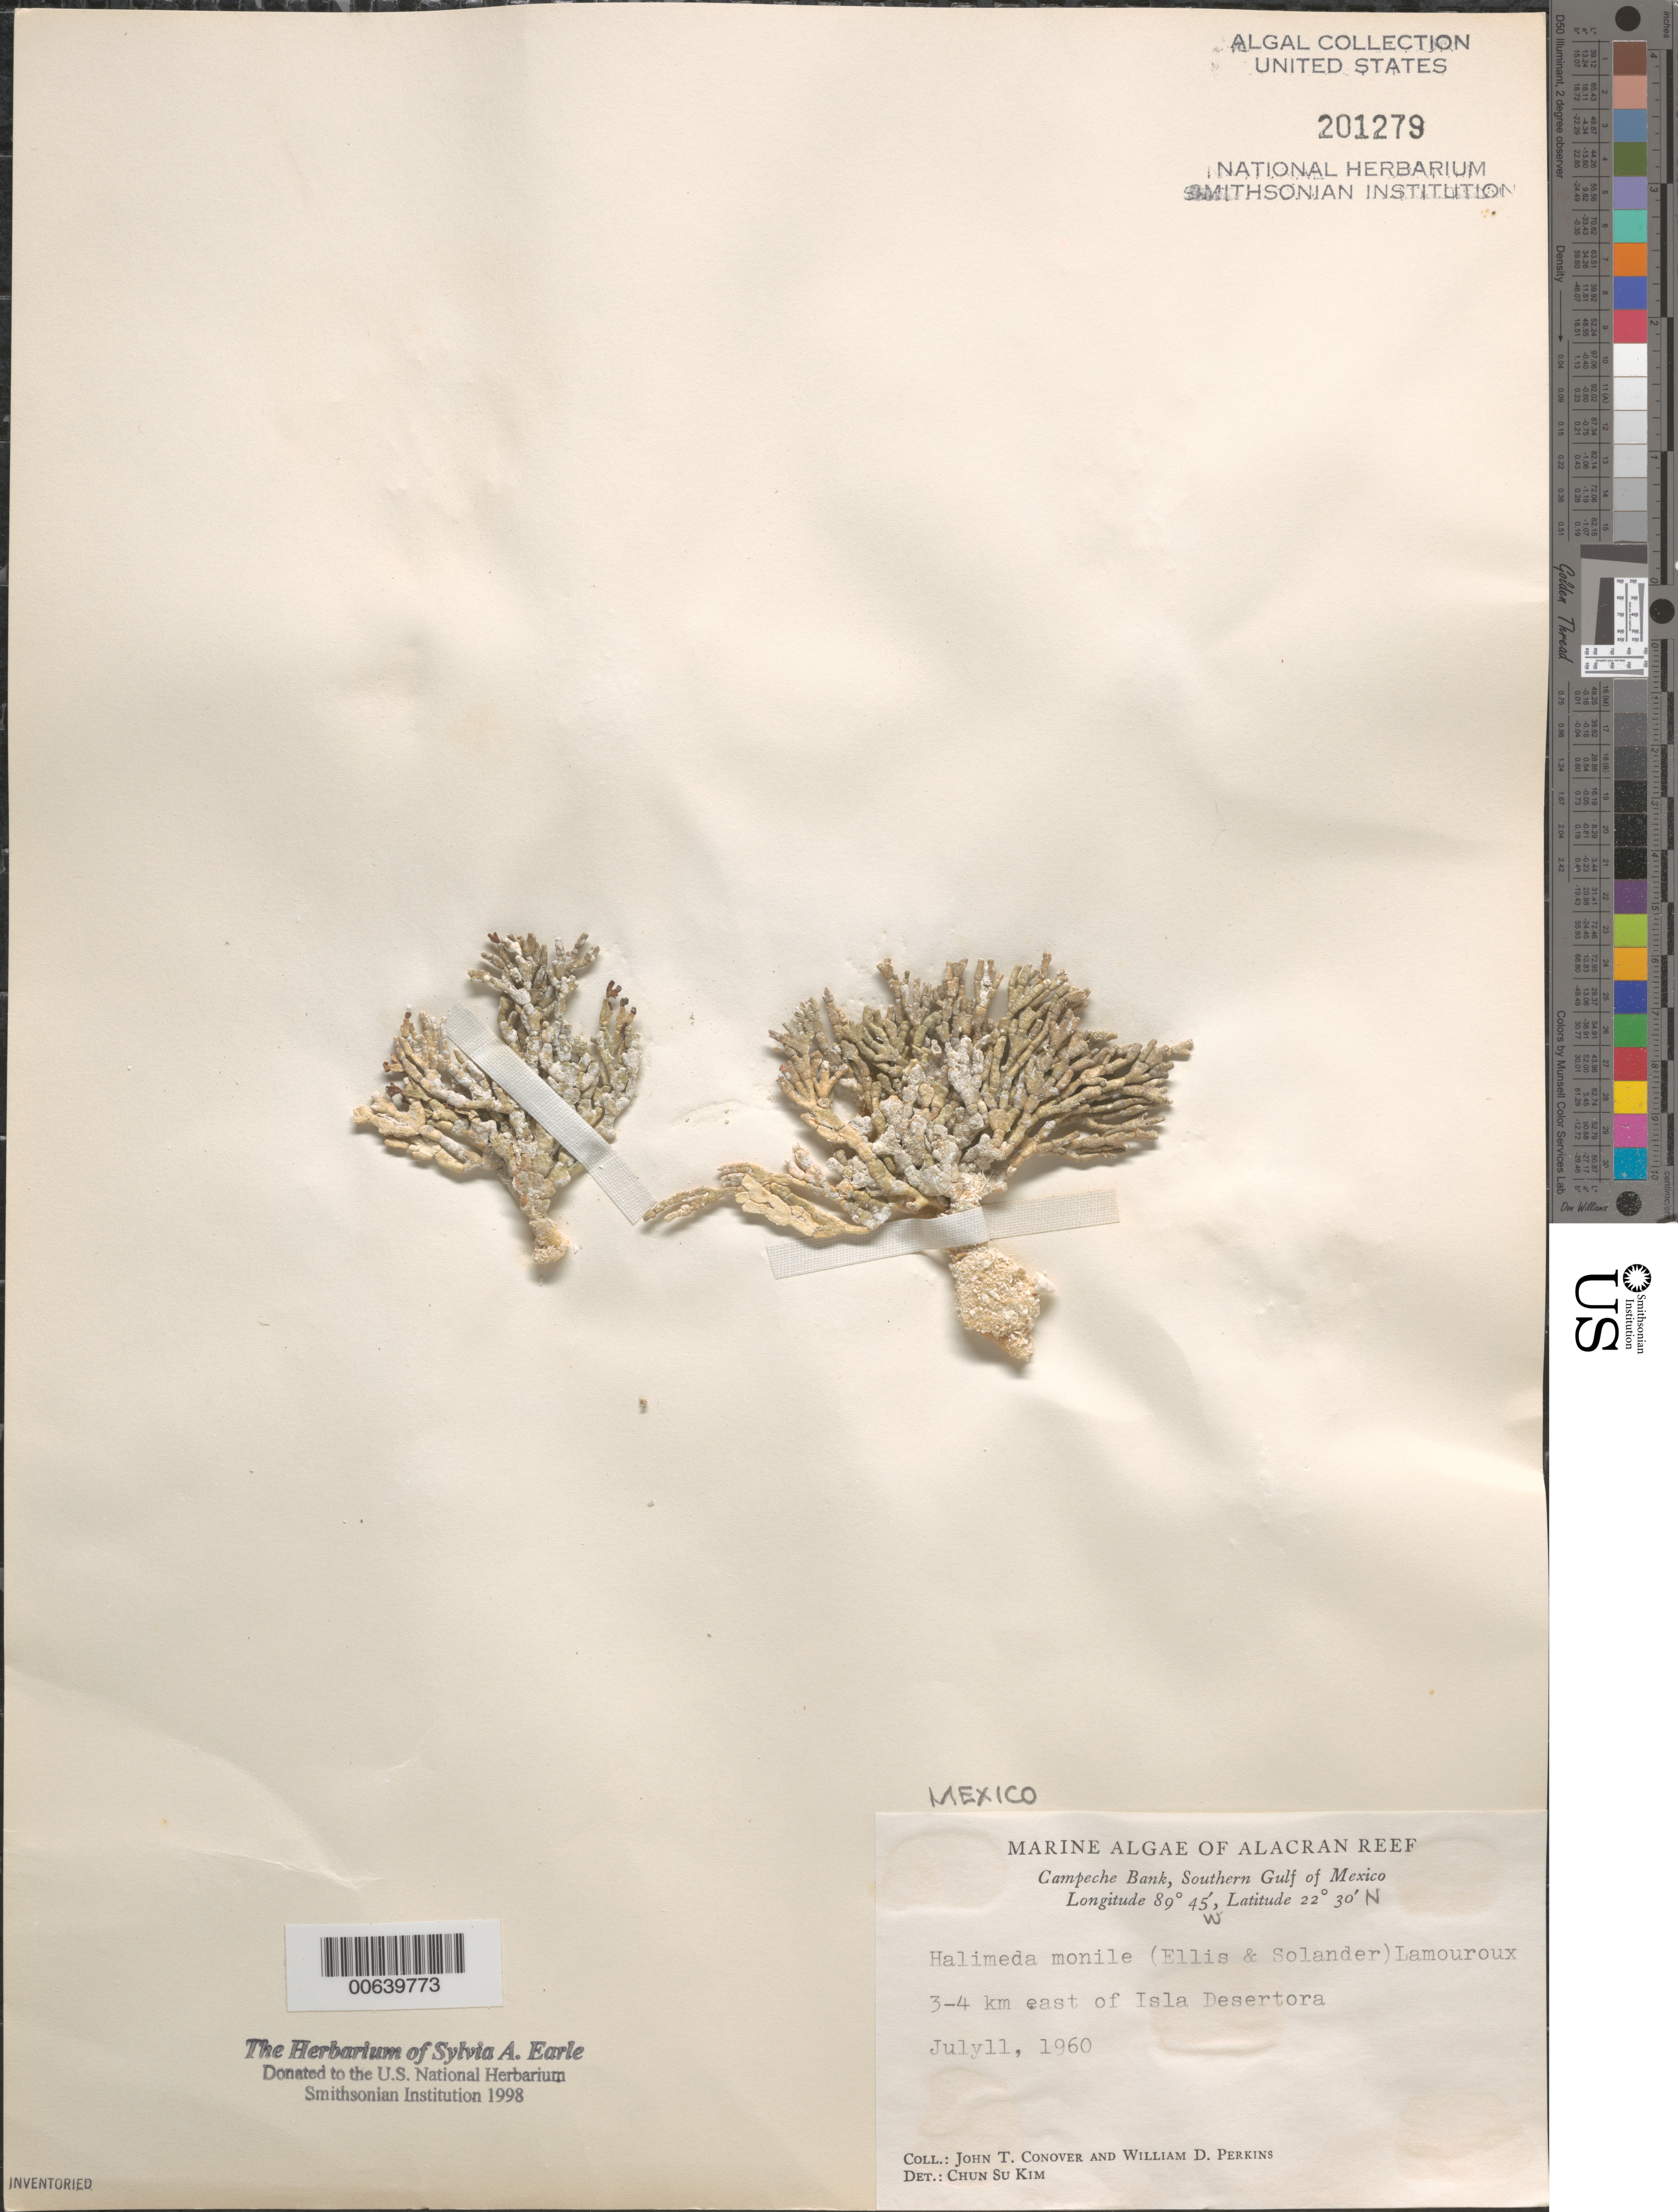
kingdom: Plantae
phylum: Chlorophyta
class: Ulvophyceae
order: Bryopsidales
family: Halimedaceae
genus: Halimeda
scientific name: Halimeda monile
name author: (J. Ellis & Sol.) J.V.Lamouroux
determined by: Kim, Chun Su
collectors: J. T. Conover & W. D. Perkins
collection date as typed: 11 Jul 1960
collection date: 1960-07-11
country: Mexico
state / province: Yucatan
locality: Campeche bank, alacran reef, 3-4 km east of desertora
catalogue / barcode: US 201279